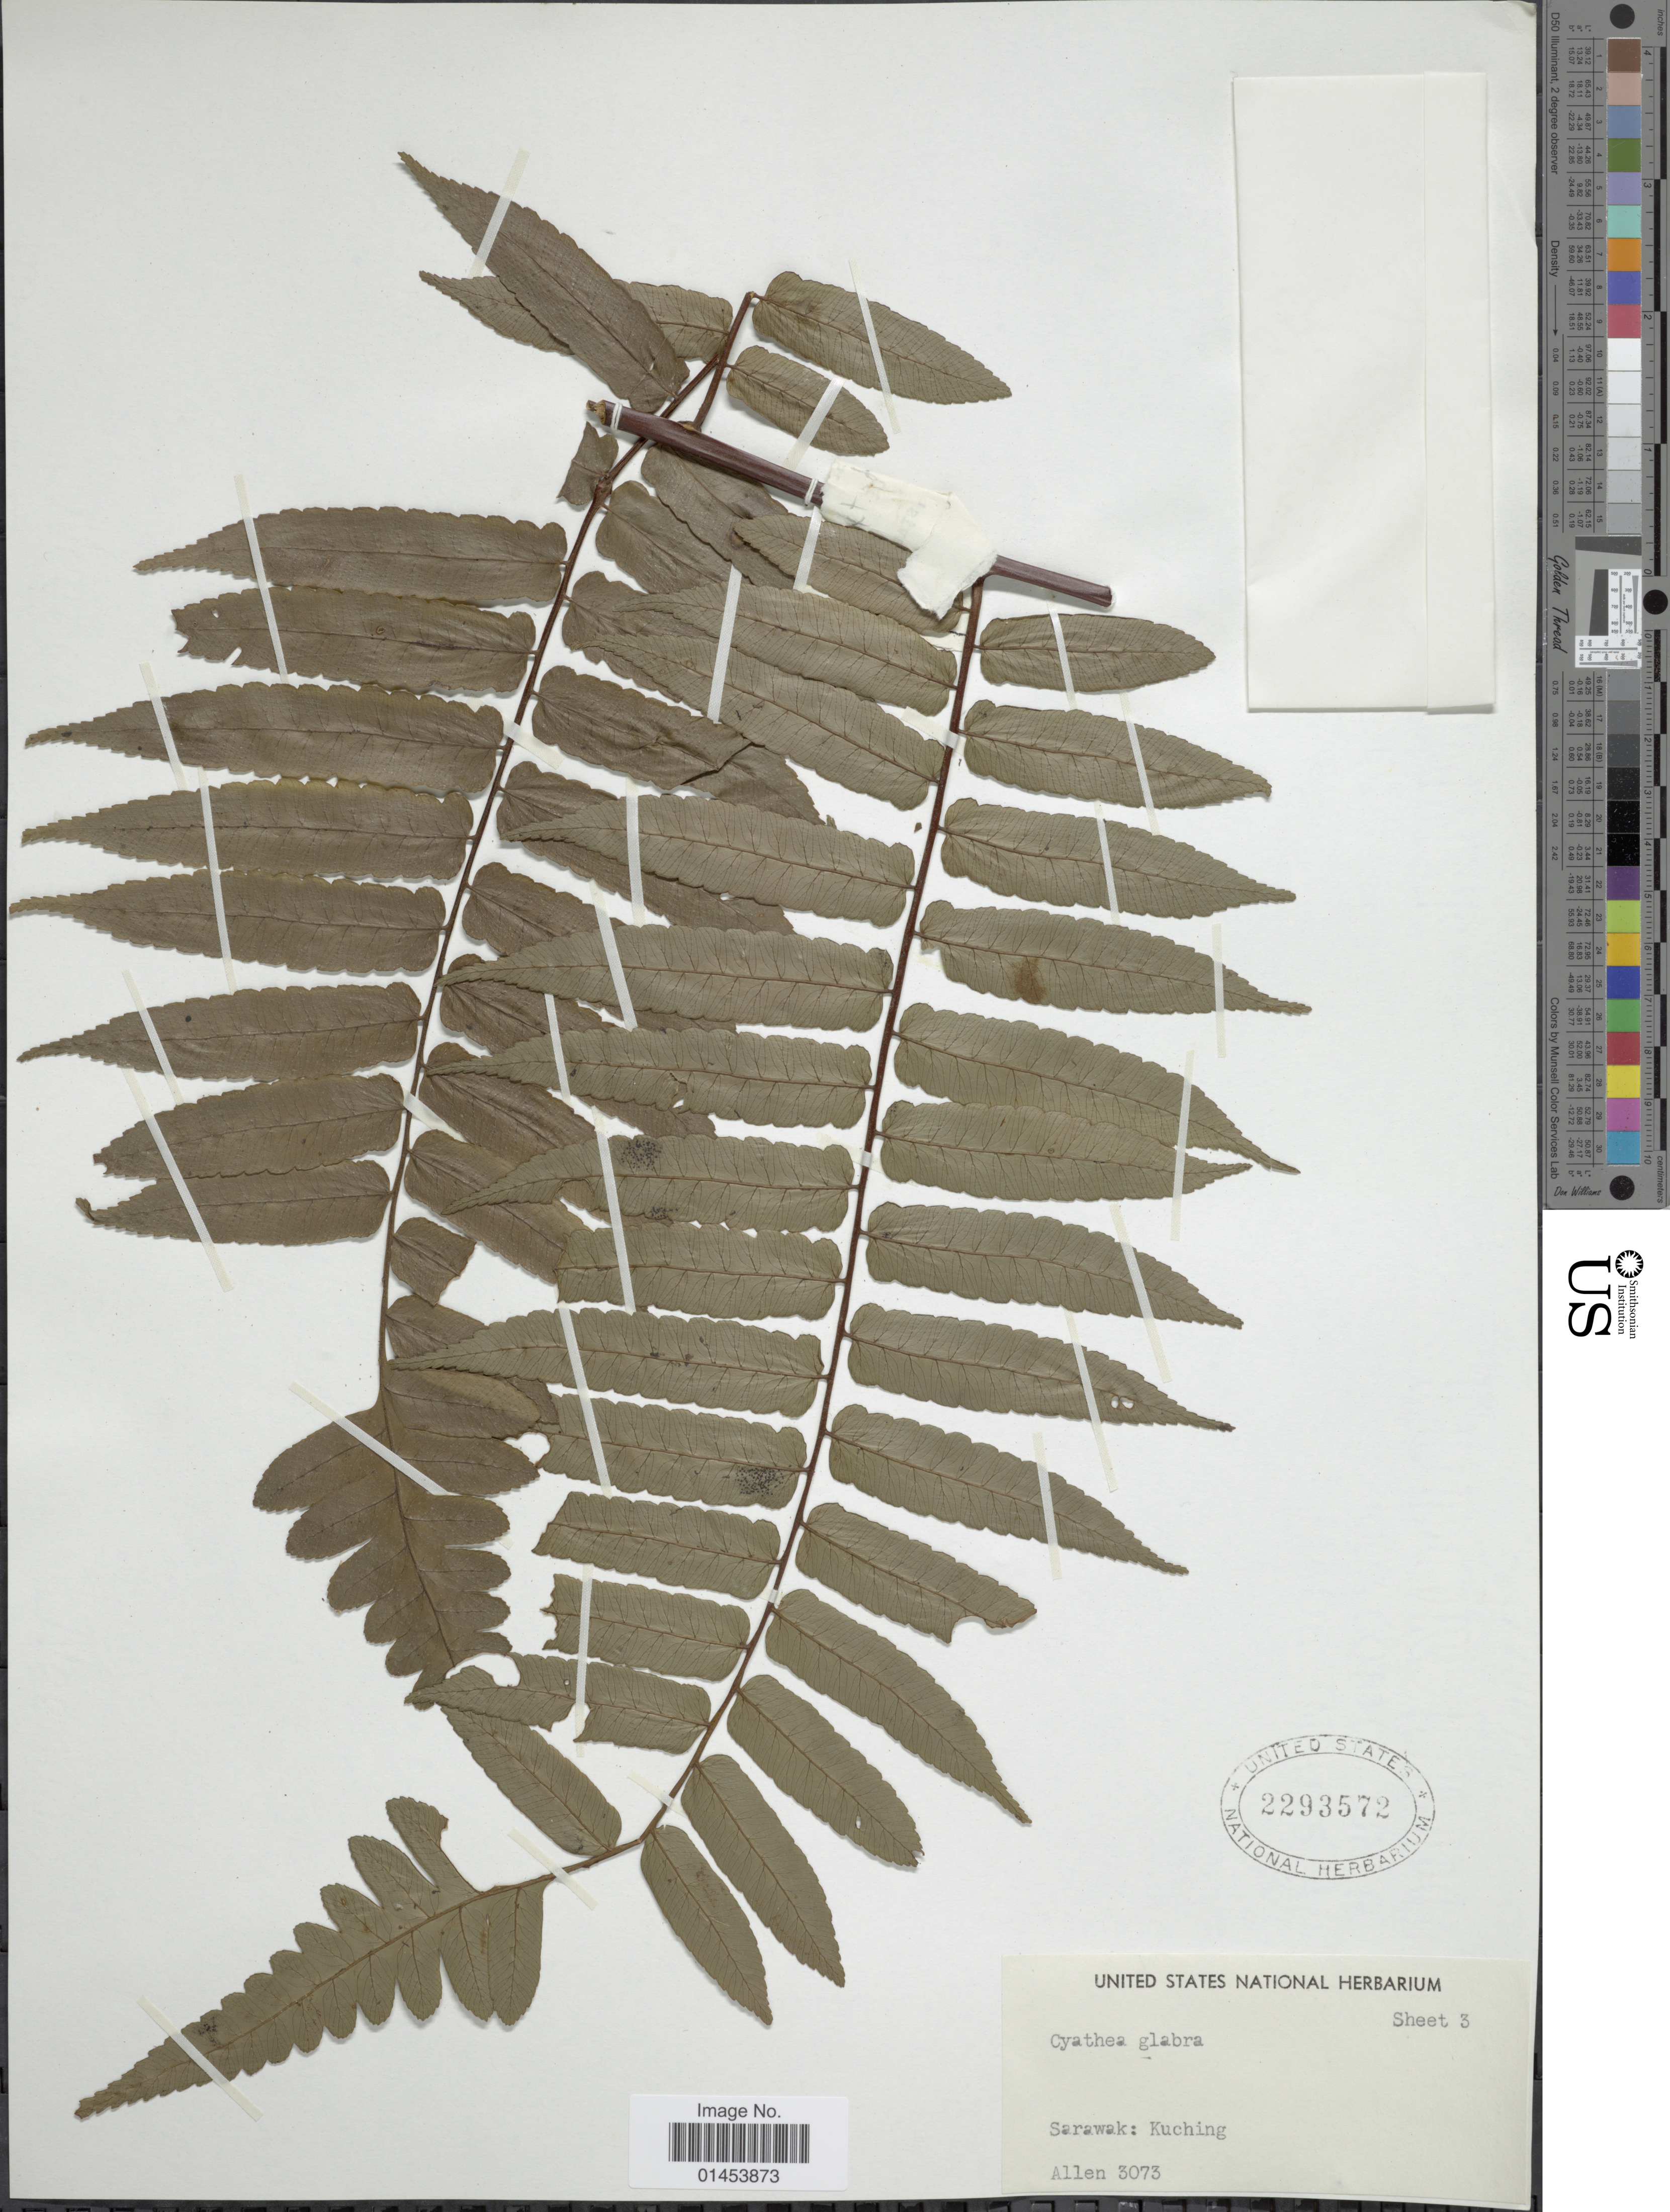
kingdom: Plantae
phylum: Tracheophyta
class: Polypodiopsida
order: Cyatheales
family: Cyatheaceae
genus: Cyathea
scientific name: Cyathea glabra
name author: (Blume) Copel.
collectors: -- Allen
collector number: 3073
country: Malaysia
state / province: Sarawak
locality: Sarawak:Kuching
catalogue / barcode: US 2293572